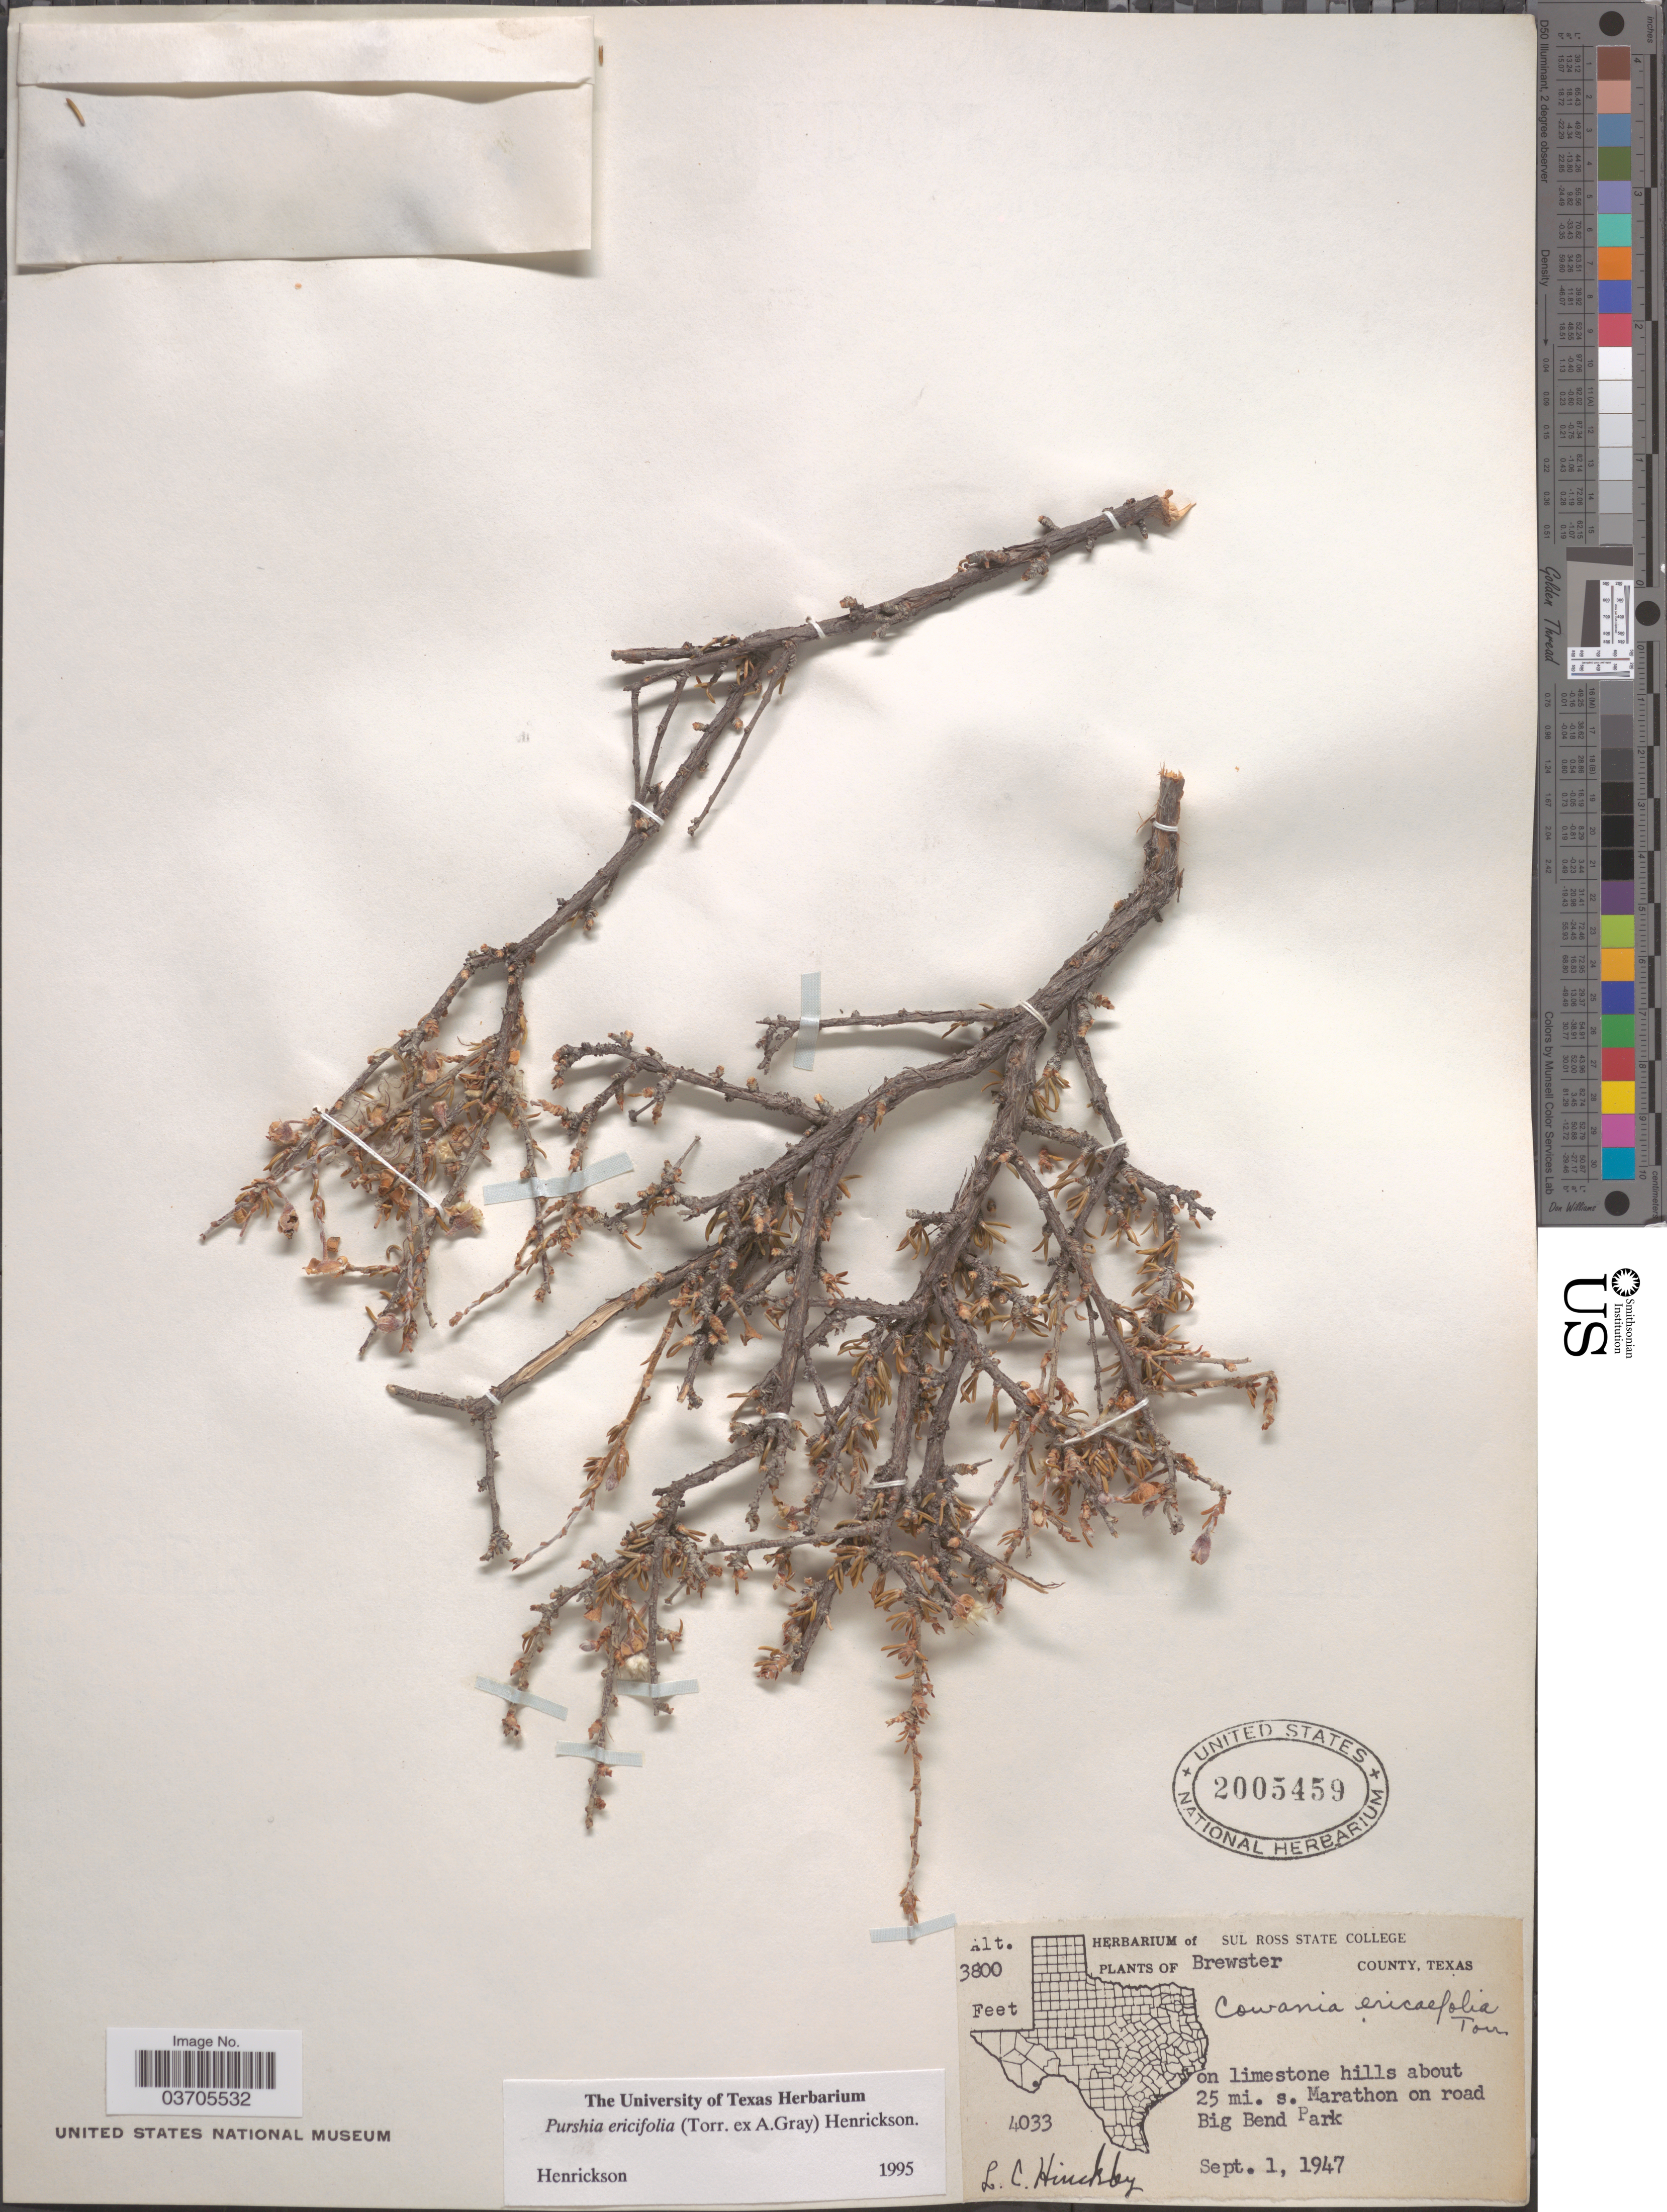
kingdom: Plantae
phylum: Tracheophyta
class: Magnoliopsida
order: Rosales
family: Rosaceae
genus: Purshia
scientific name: Purshia ericifolia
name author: (Torr. & A. Gray) Henrickson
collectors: L. Hinckley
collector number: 4033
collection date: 1947-09-01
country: United States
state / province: Texas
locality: Brewster County. On limestone hills about 25 mi. s. Marathon on road Big Bend Park.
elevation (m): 1158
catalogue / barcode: US 2005459